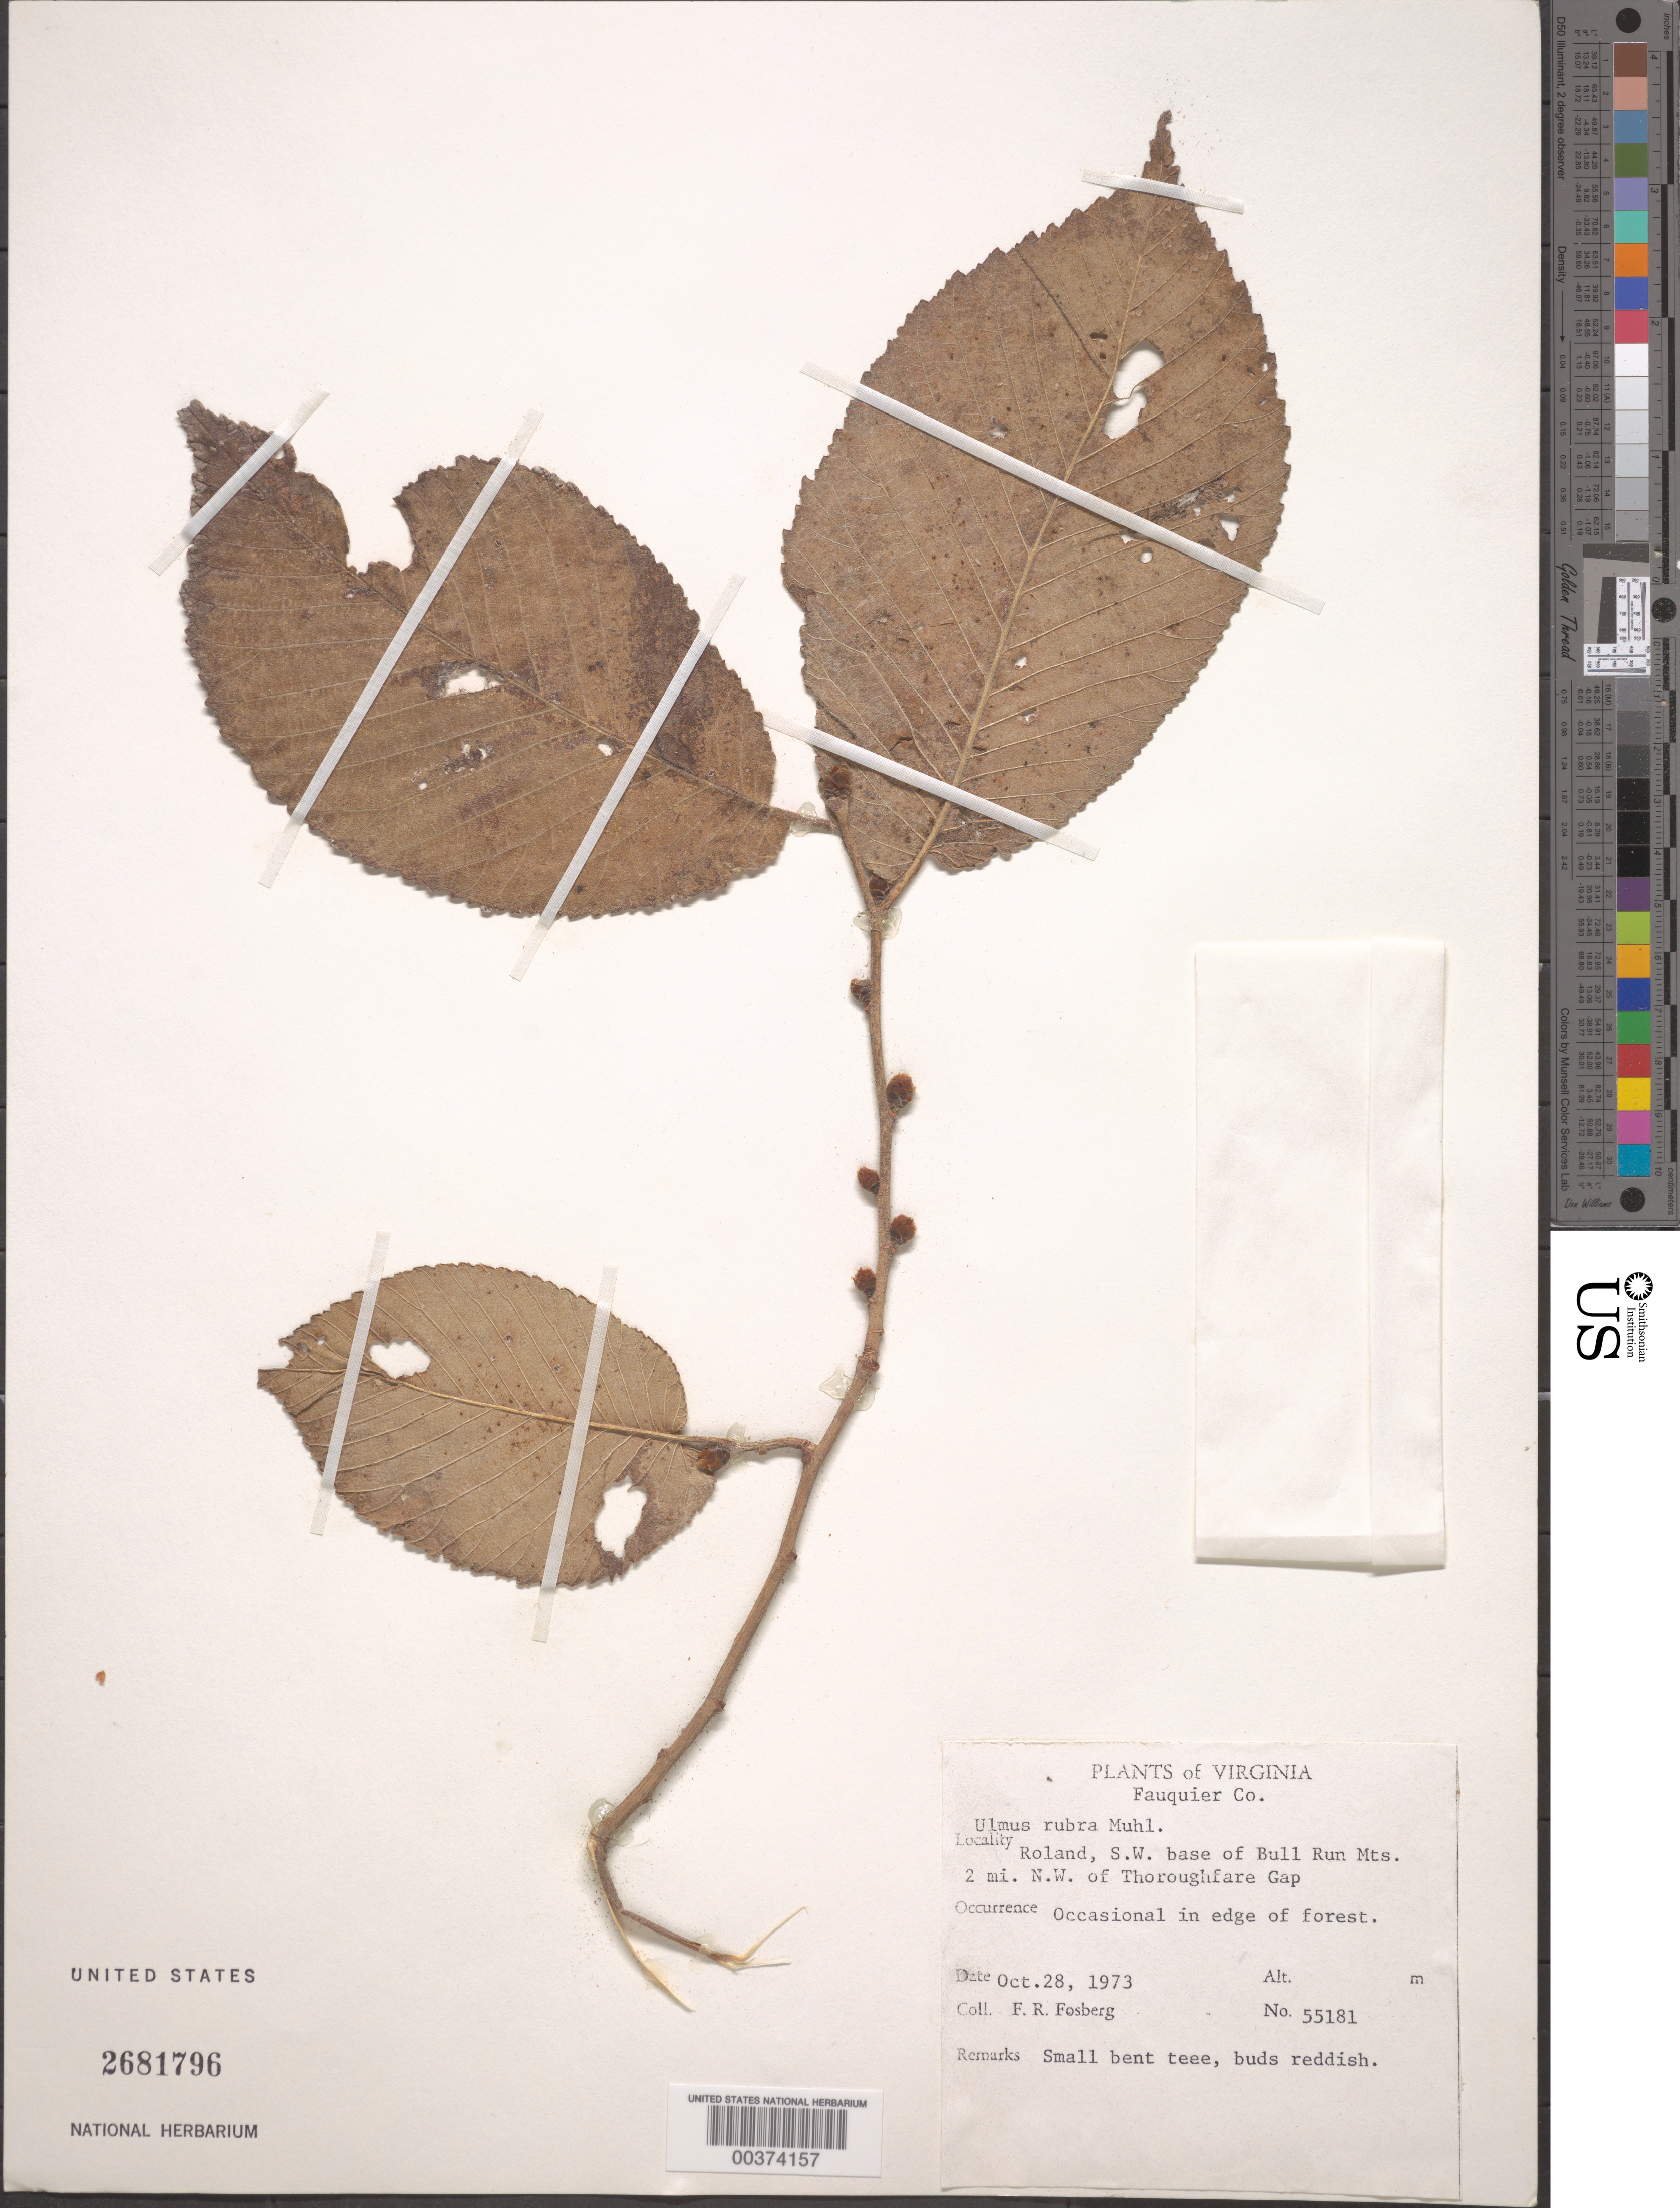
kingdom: Plantae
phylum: Tracheophyta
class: Magnoliopsida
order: Rosales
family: Ulmaceae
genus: Ulmus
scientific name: Ulmus rubra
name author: Muhl.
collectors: F. R. Fosberg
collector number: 55181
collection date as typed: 28 Oct 1973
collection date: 1973-10-28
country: United States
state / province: Virginia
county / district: Fauquier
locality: Roland, southwest base of Bull Run Mts.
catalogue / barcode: US 2681796